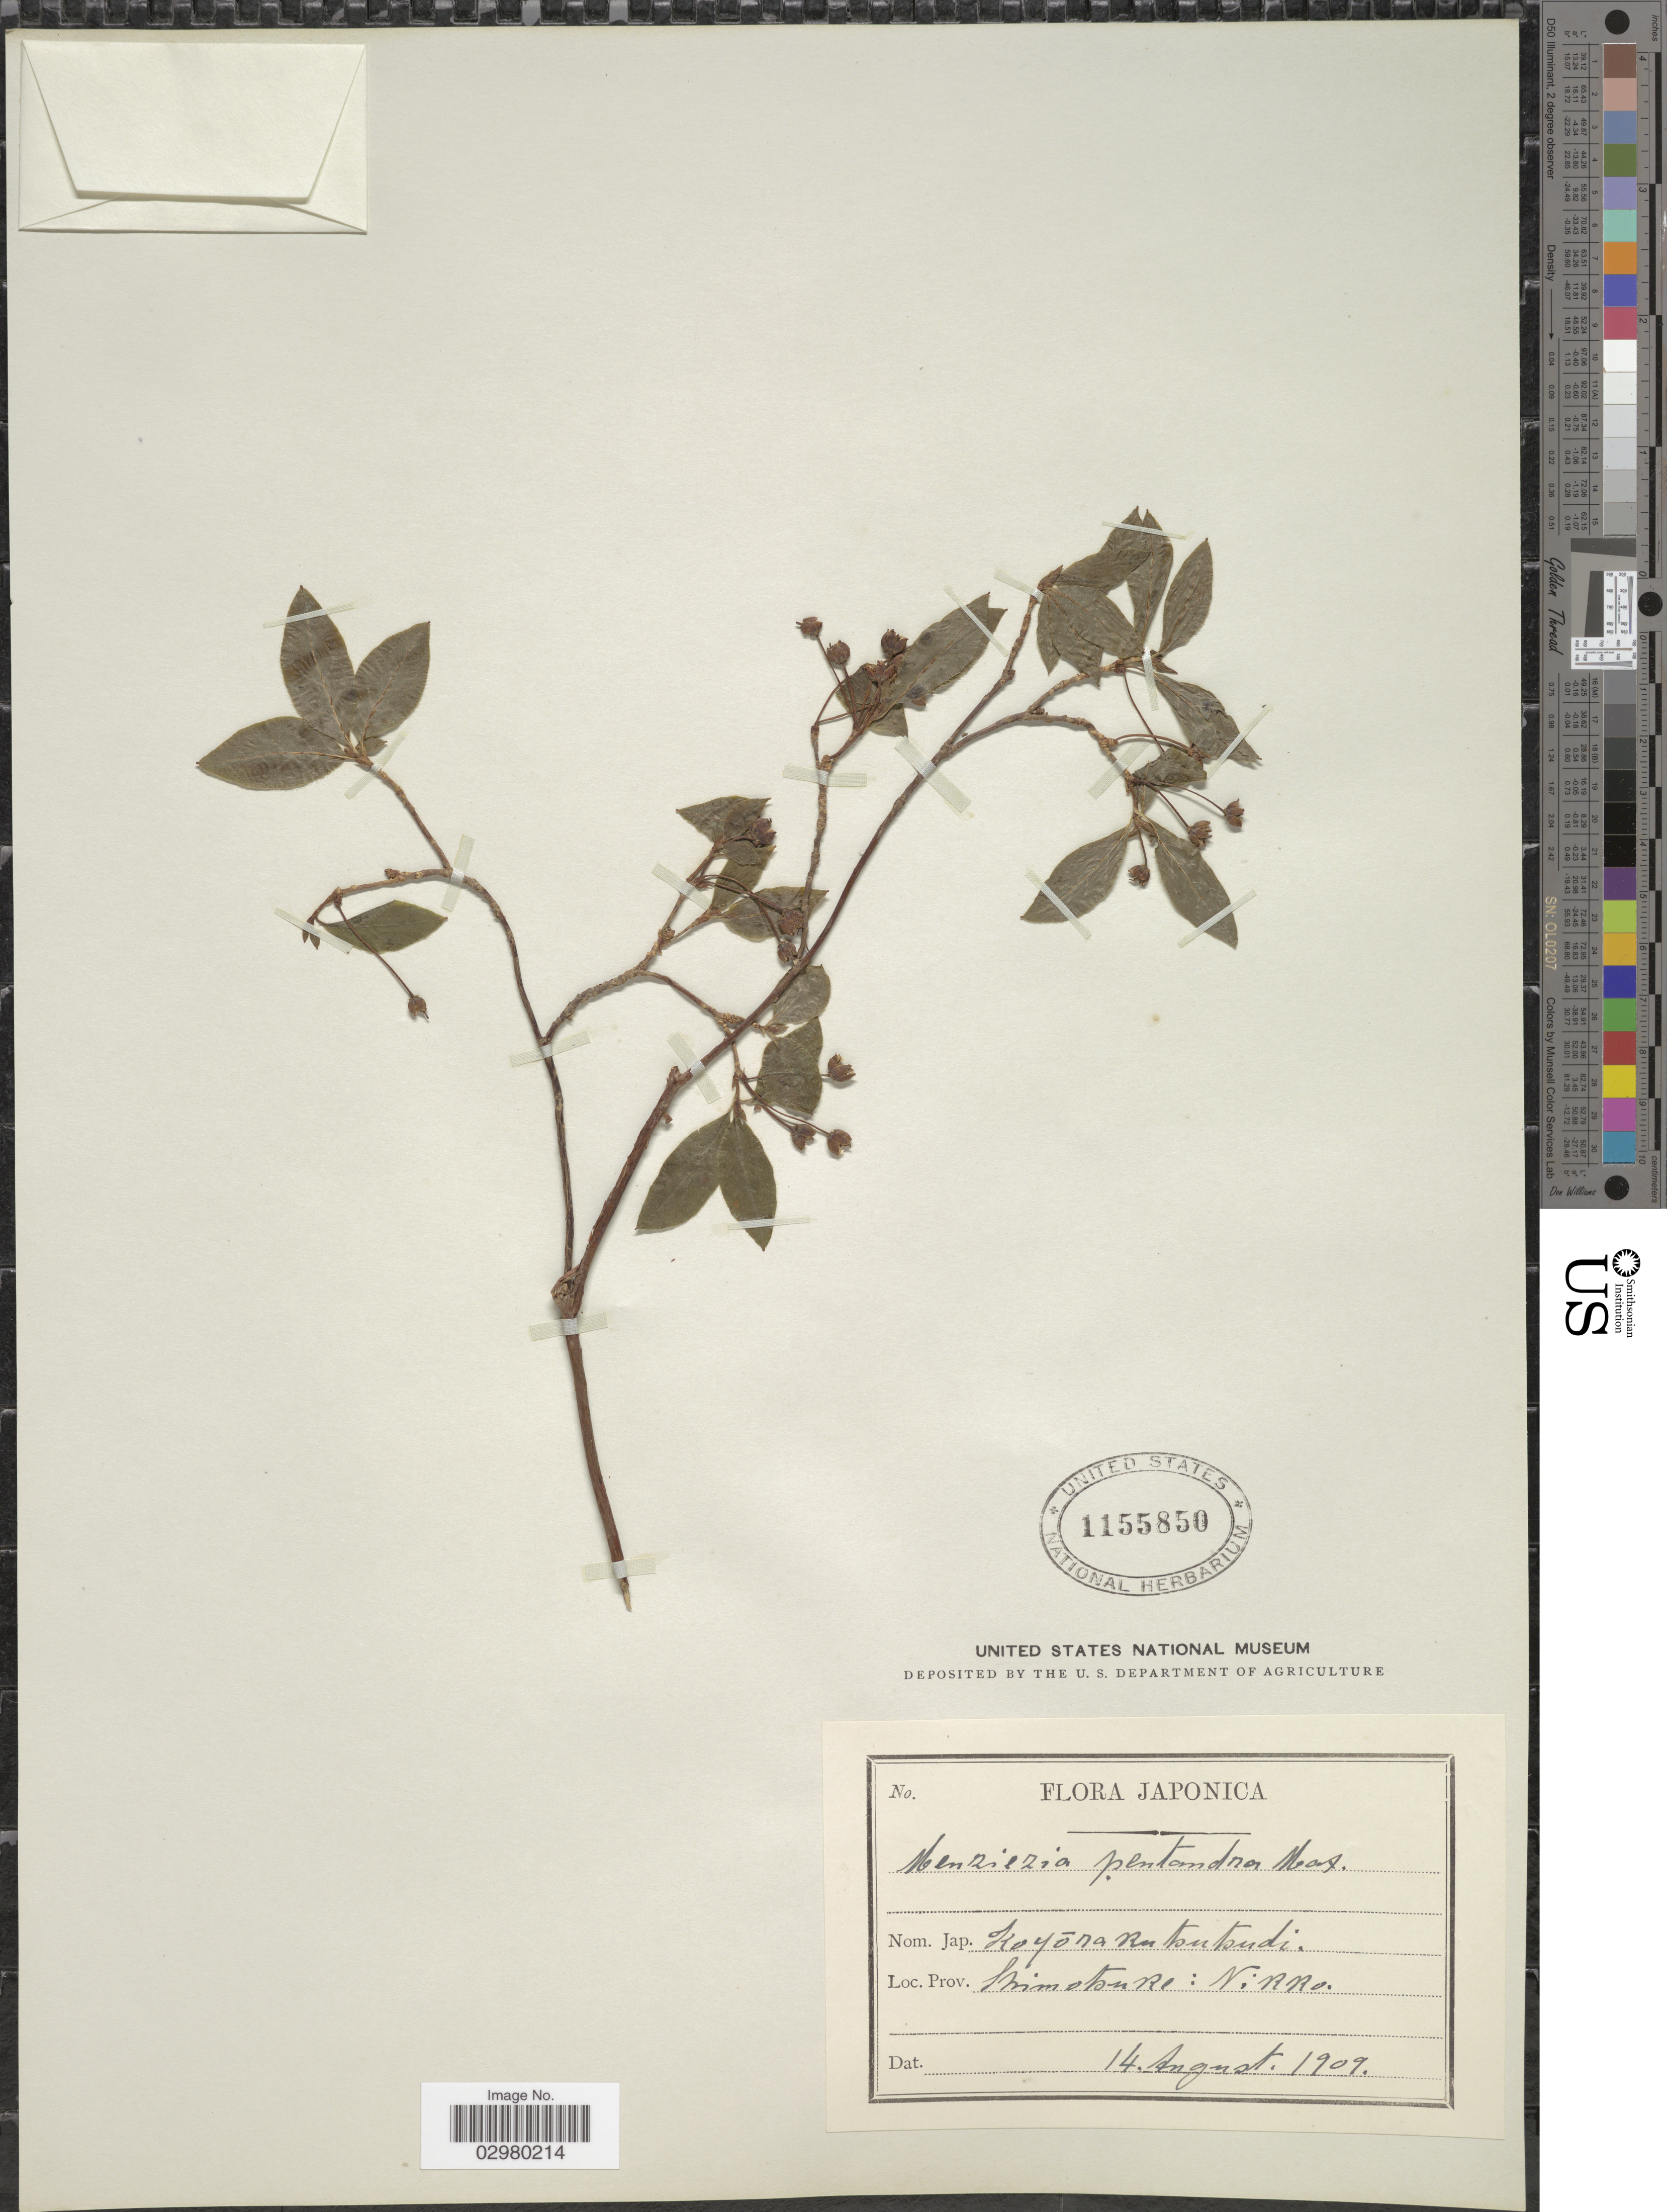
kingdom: Plantae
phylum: Tracheophyta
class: Magnoliopsida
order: Ericales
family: Ericaceae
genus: Menziesia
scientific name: Menziesia pentandra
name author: Maxim.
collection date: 1909-08-14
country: Japan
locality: Shimotsuke: Nikko.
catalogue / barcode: US 1155850